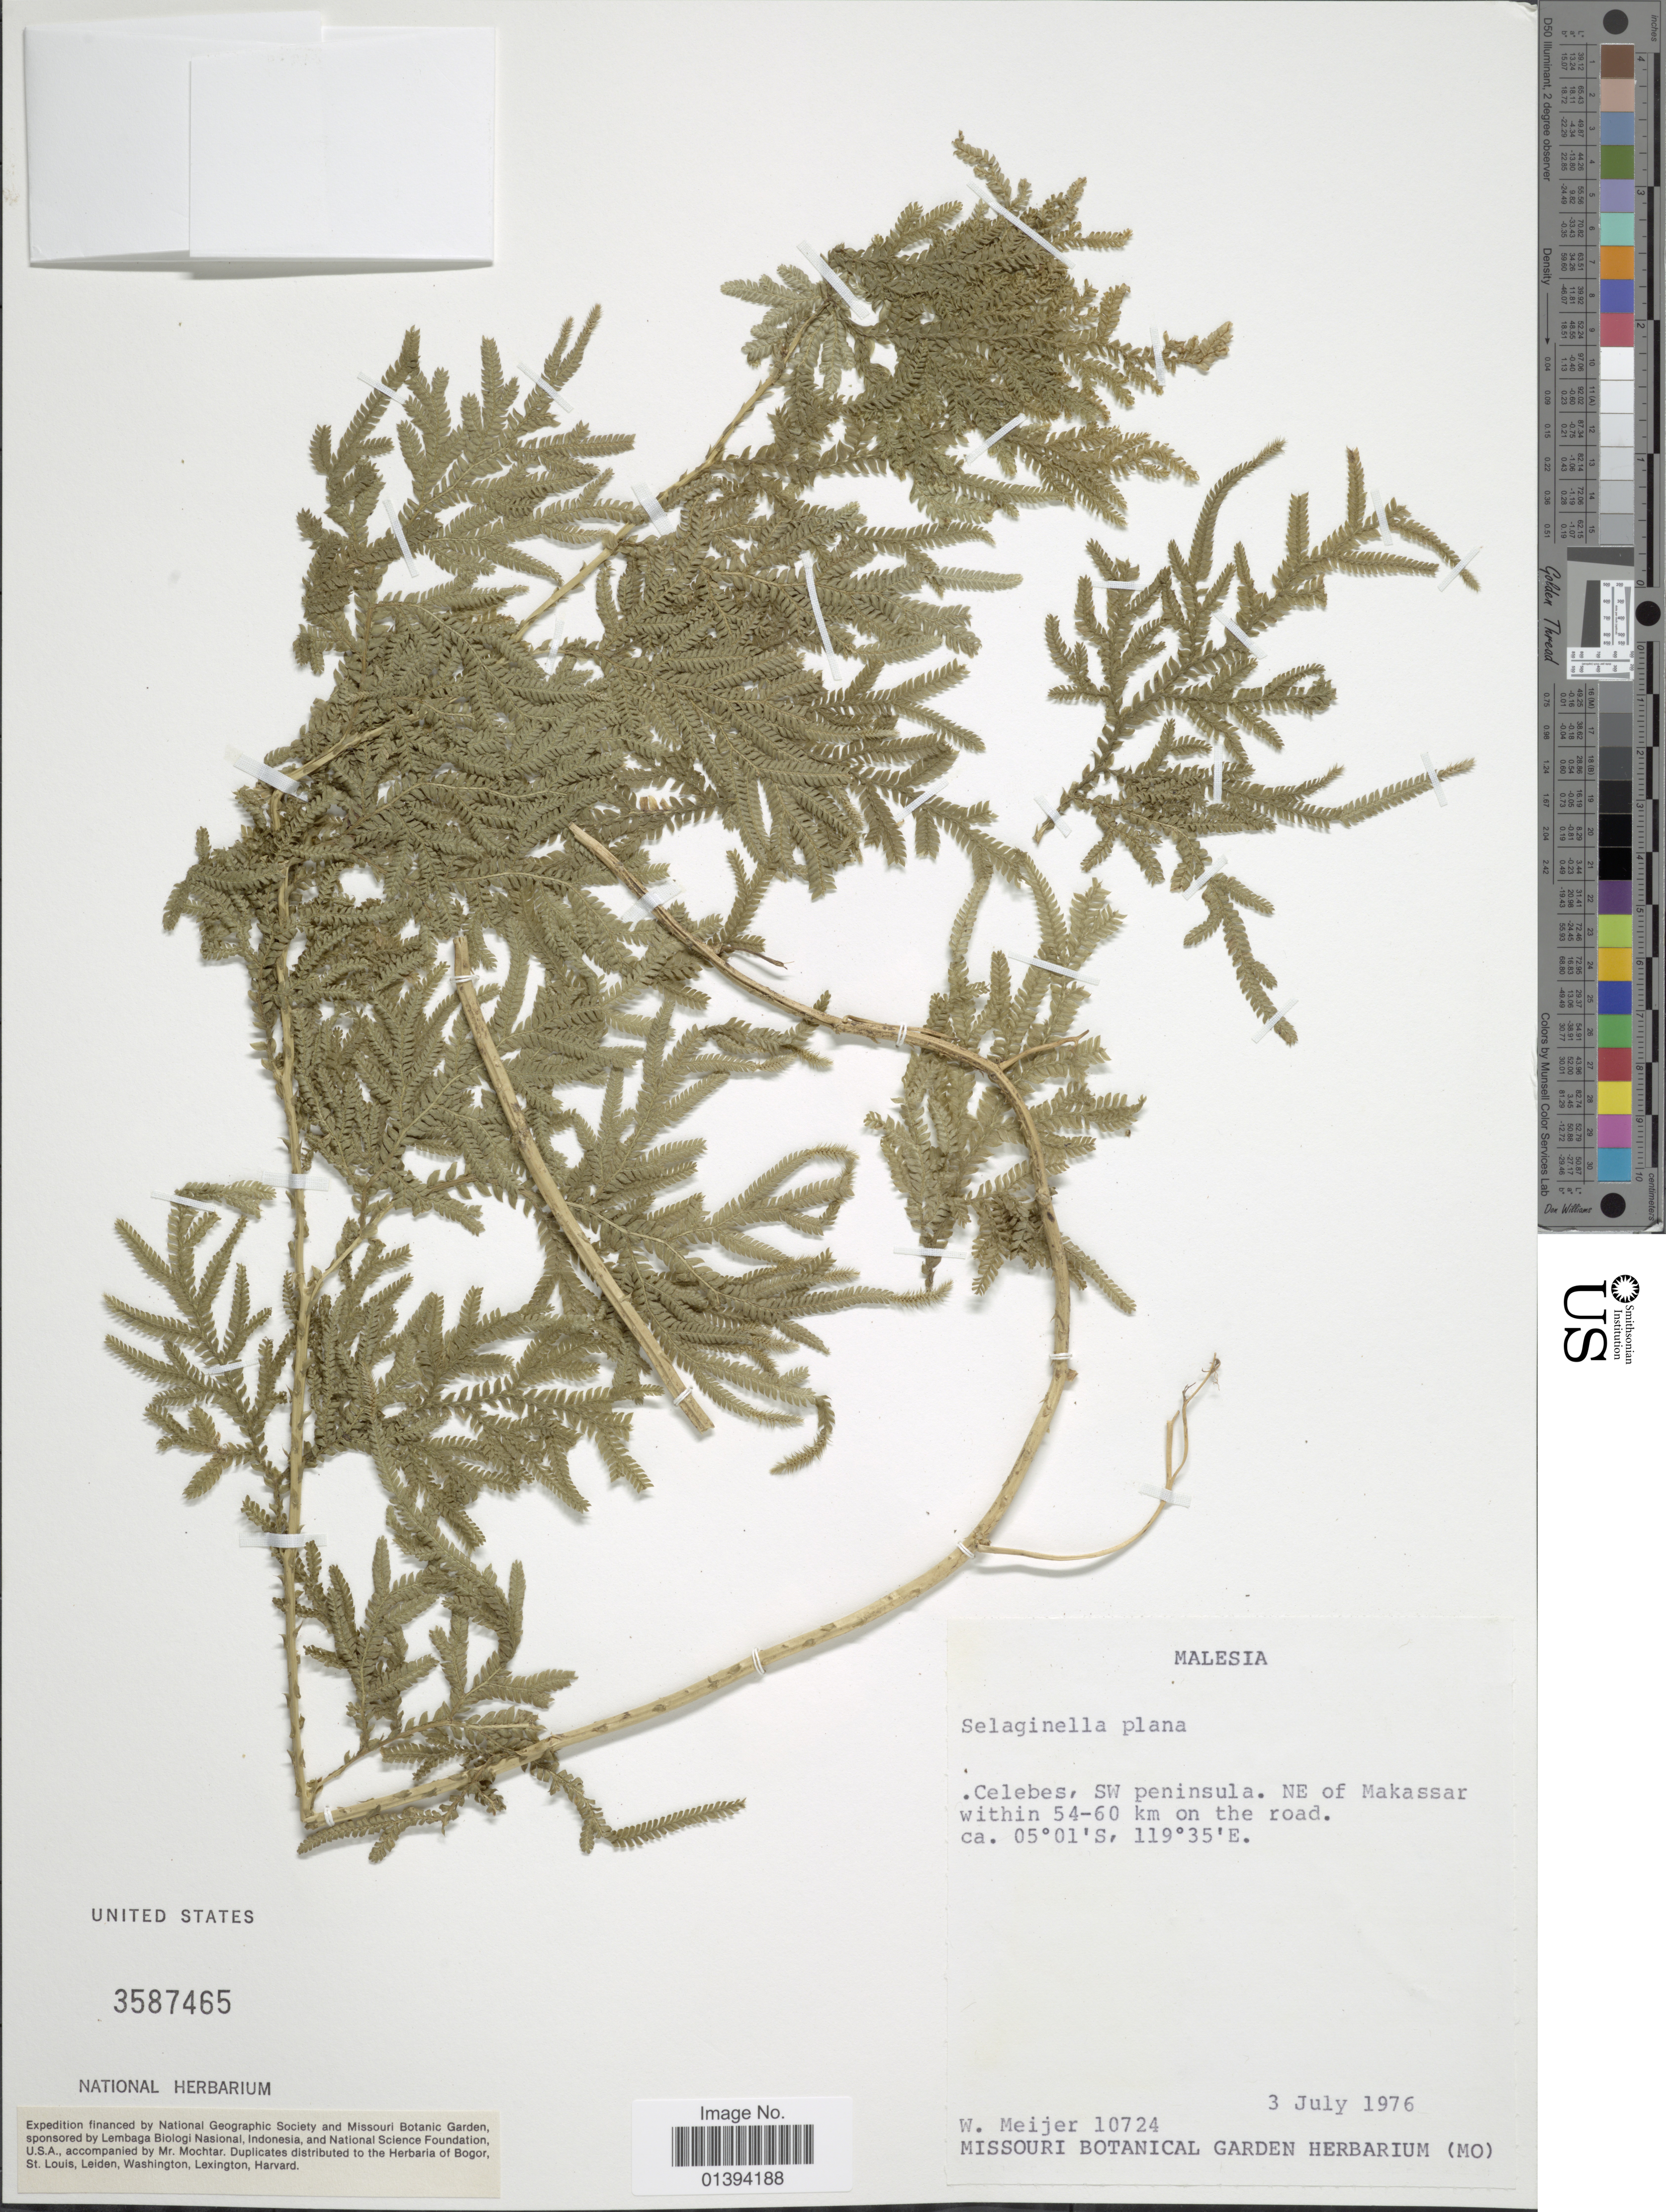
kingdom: Plantae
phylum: Tracheophyta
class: Lycopodiopsida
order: Selaginellales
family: Selaginellaceae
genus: Selaginella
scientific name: Selaginella plana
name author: (Desv. ex Poir.) Hieron.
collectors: W. Meijer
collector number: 10724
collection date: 1976-07-03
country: Malaysia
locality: Celebes, SW peninsula, NE of Makassar within 54-60km on the road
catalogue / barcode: US 3587465